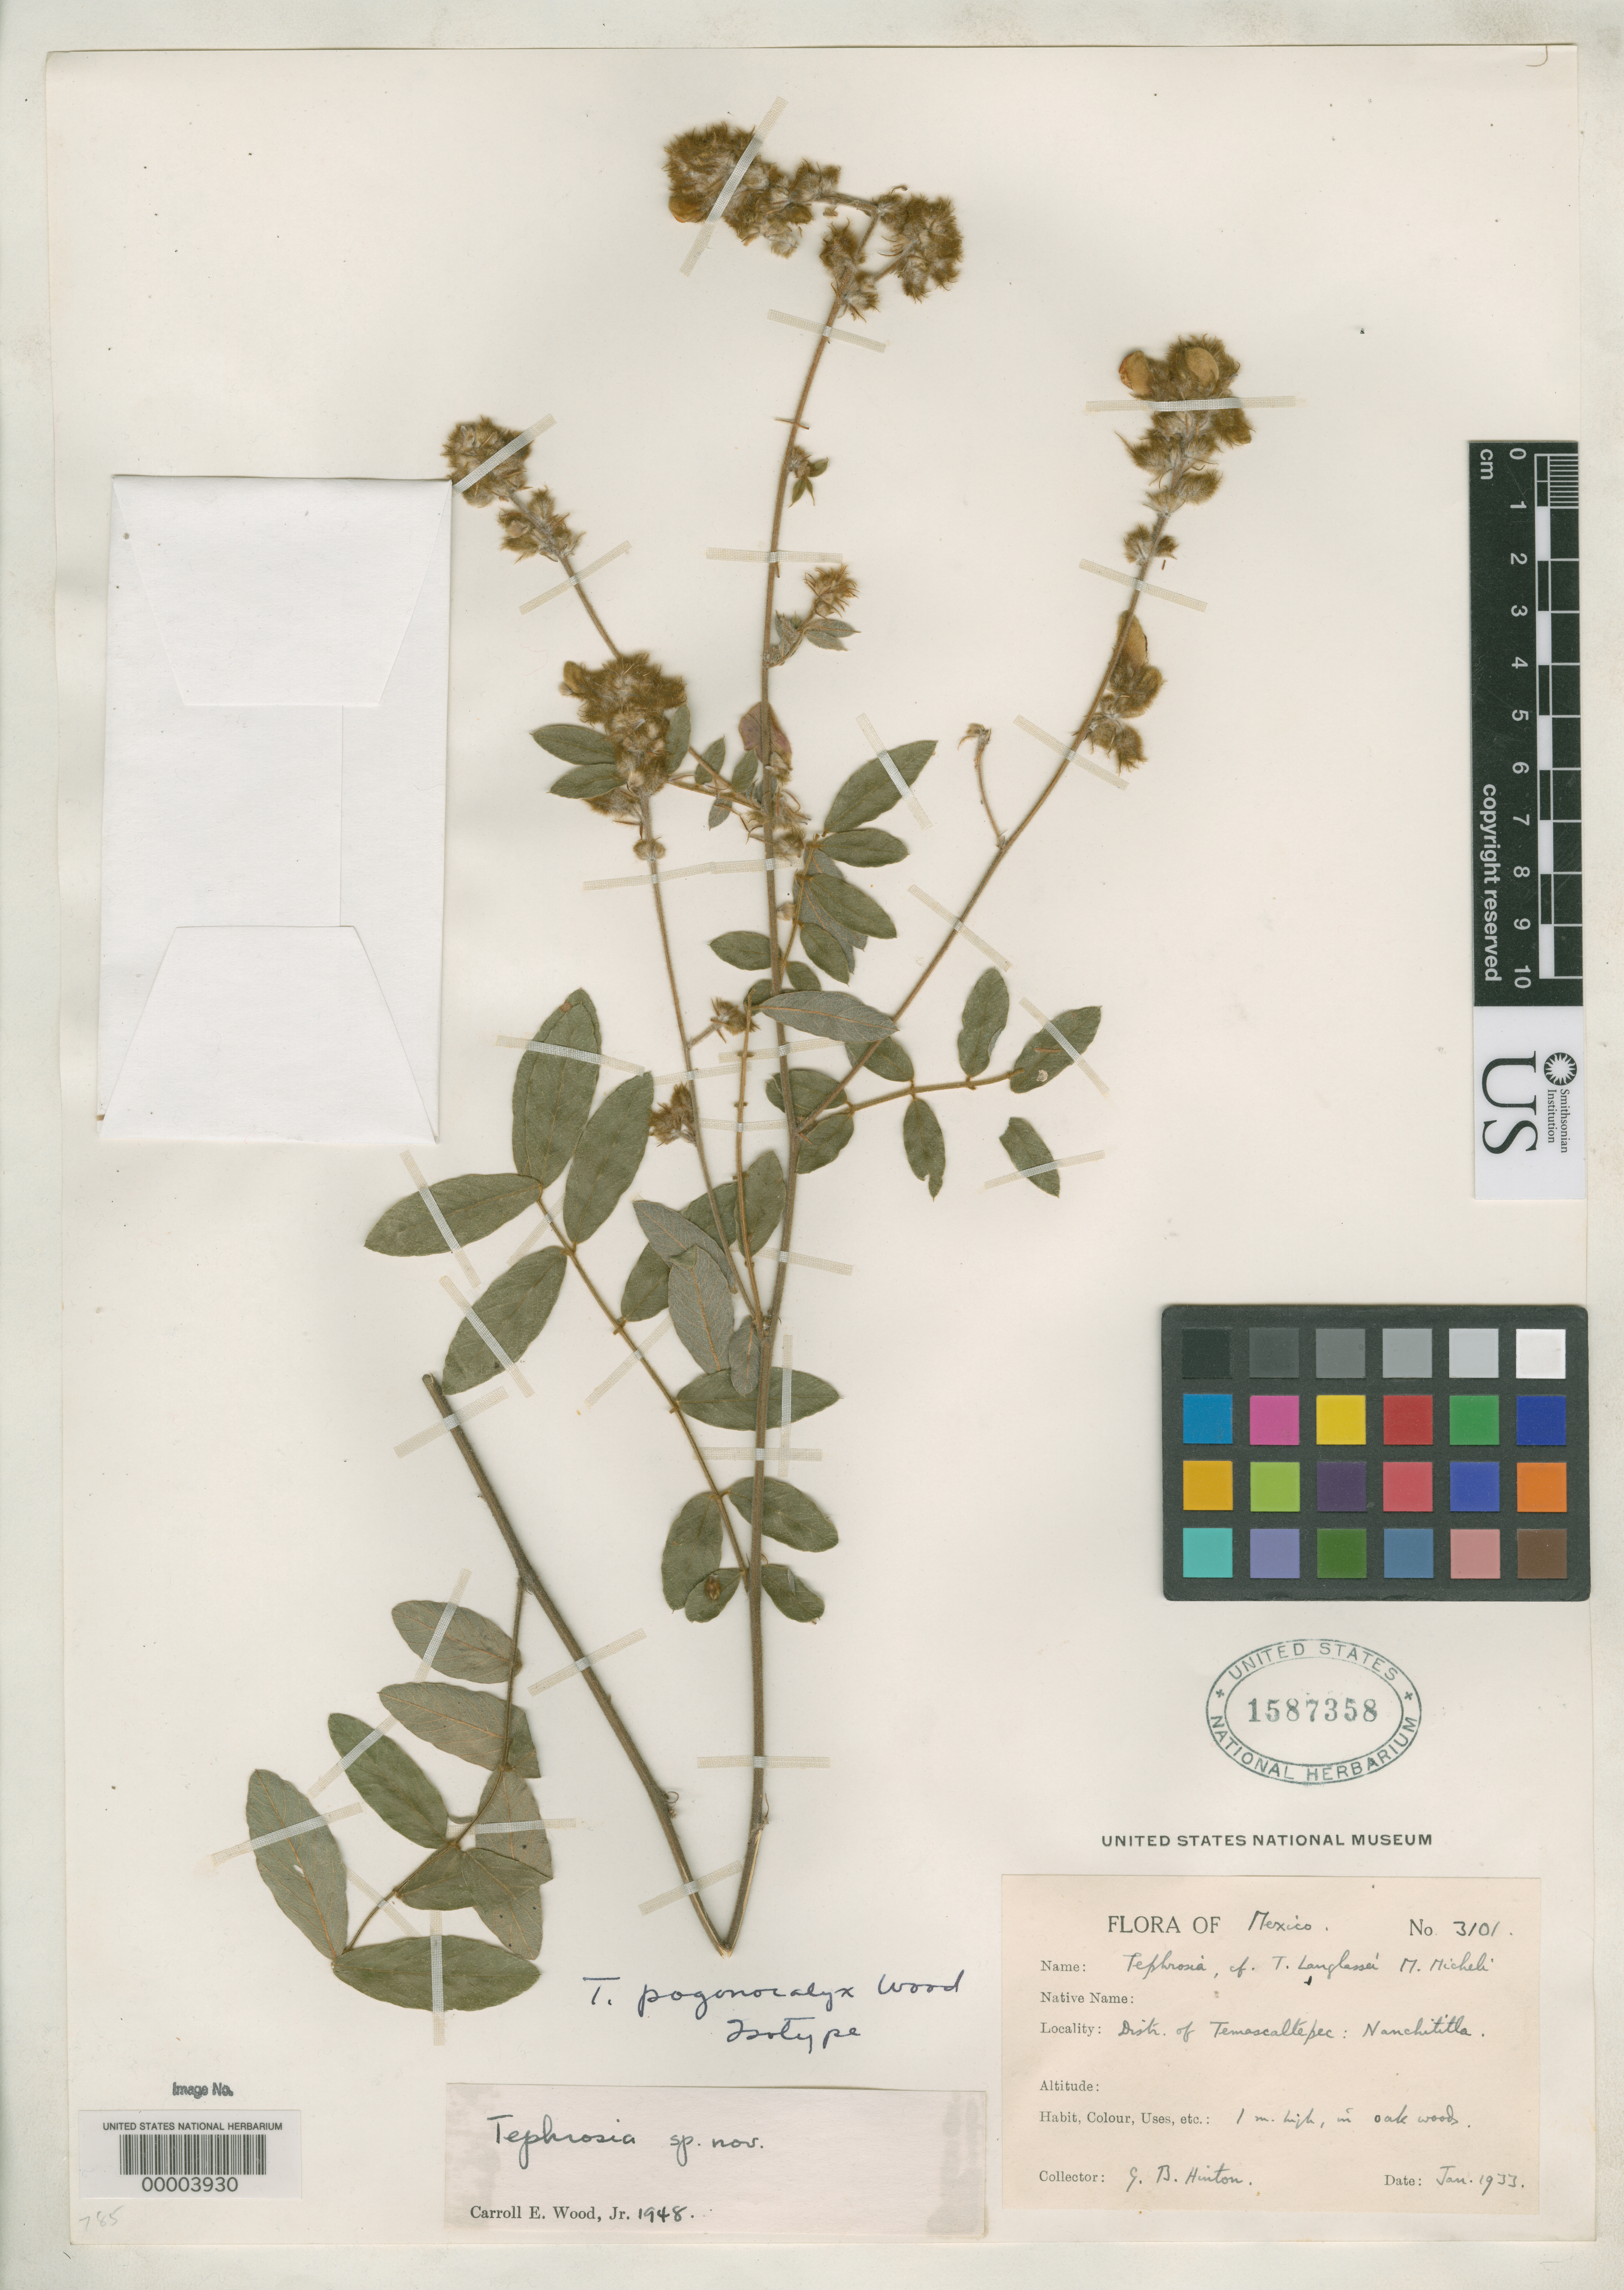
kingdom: Plantae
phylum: Tracheophyta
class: Magnoliopsida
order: Fabales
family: Fabaceae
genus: Tephrosia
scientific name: Tephrosia pogonocalyx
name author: C.E. Wood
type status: Isotype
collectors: G. B. Hinton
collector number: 3101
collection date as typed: Jan 1933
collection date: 1933-01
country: Mexico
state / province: México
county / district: Temascaltepec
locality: Nanchititla.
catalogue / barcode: US 1587358